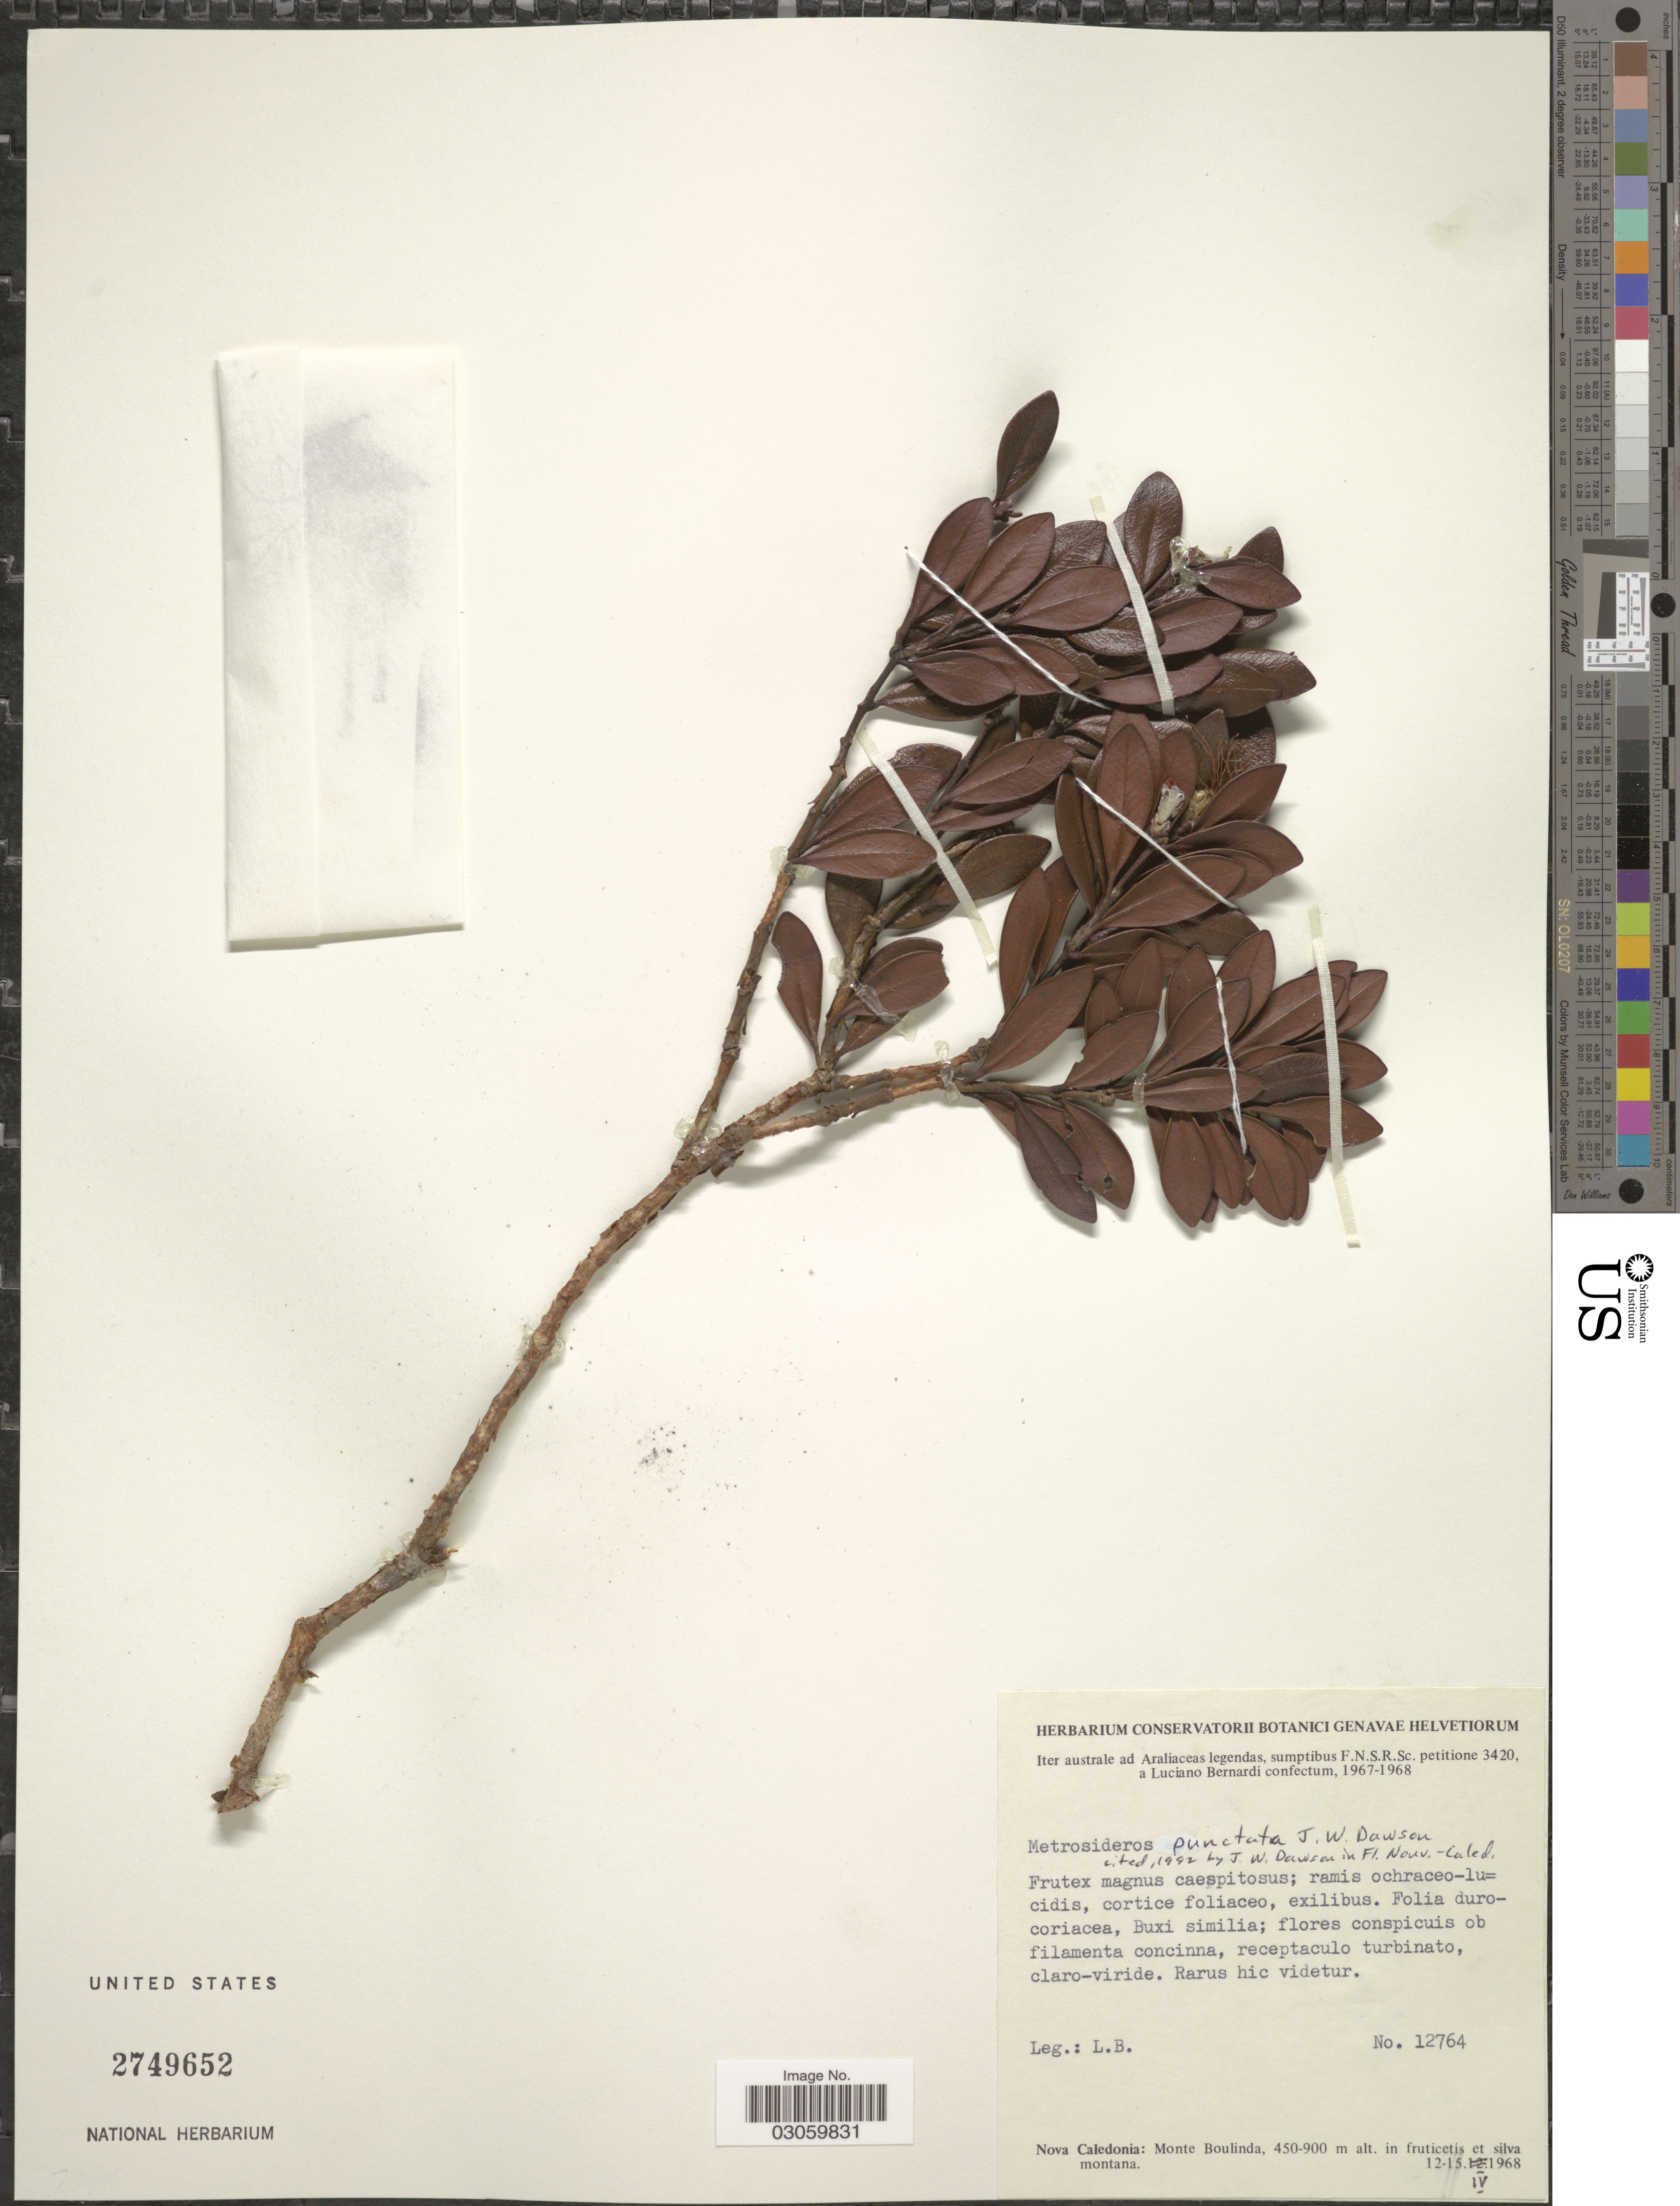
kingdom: Plantae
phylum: Tracheophyta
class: Magnoliopsida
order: Myrtales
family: Myrtaceae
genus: Metrosideros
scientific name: Metrosideros punctata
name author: J.W. Dawson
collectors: L. Bernardi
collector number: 12764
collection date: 1968-04-12/1968-04-15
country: New Caledonia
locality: Nova Caledonia: Monte Boulinda.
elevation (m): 450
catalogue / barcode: US 2749652